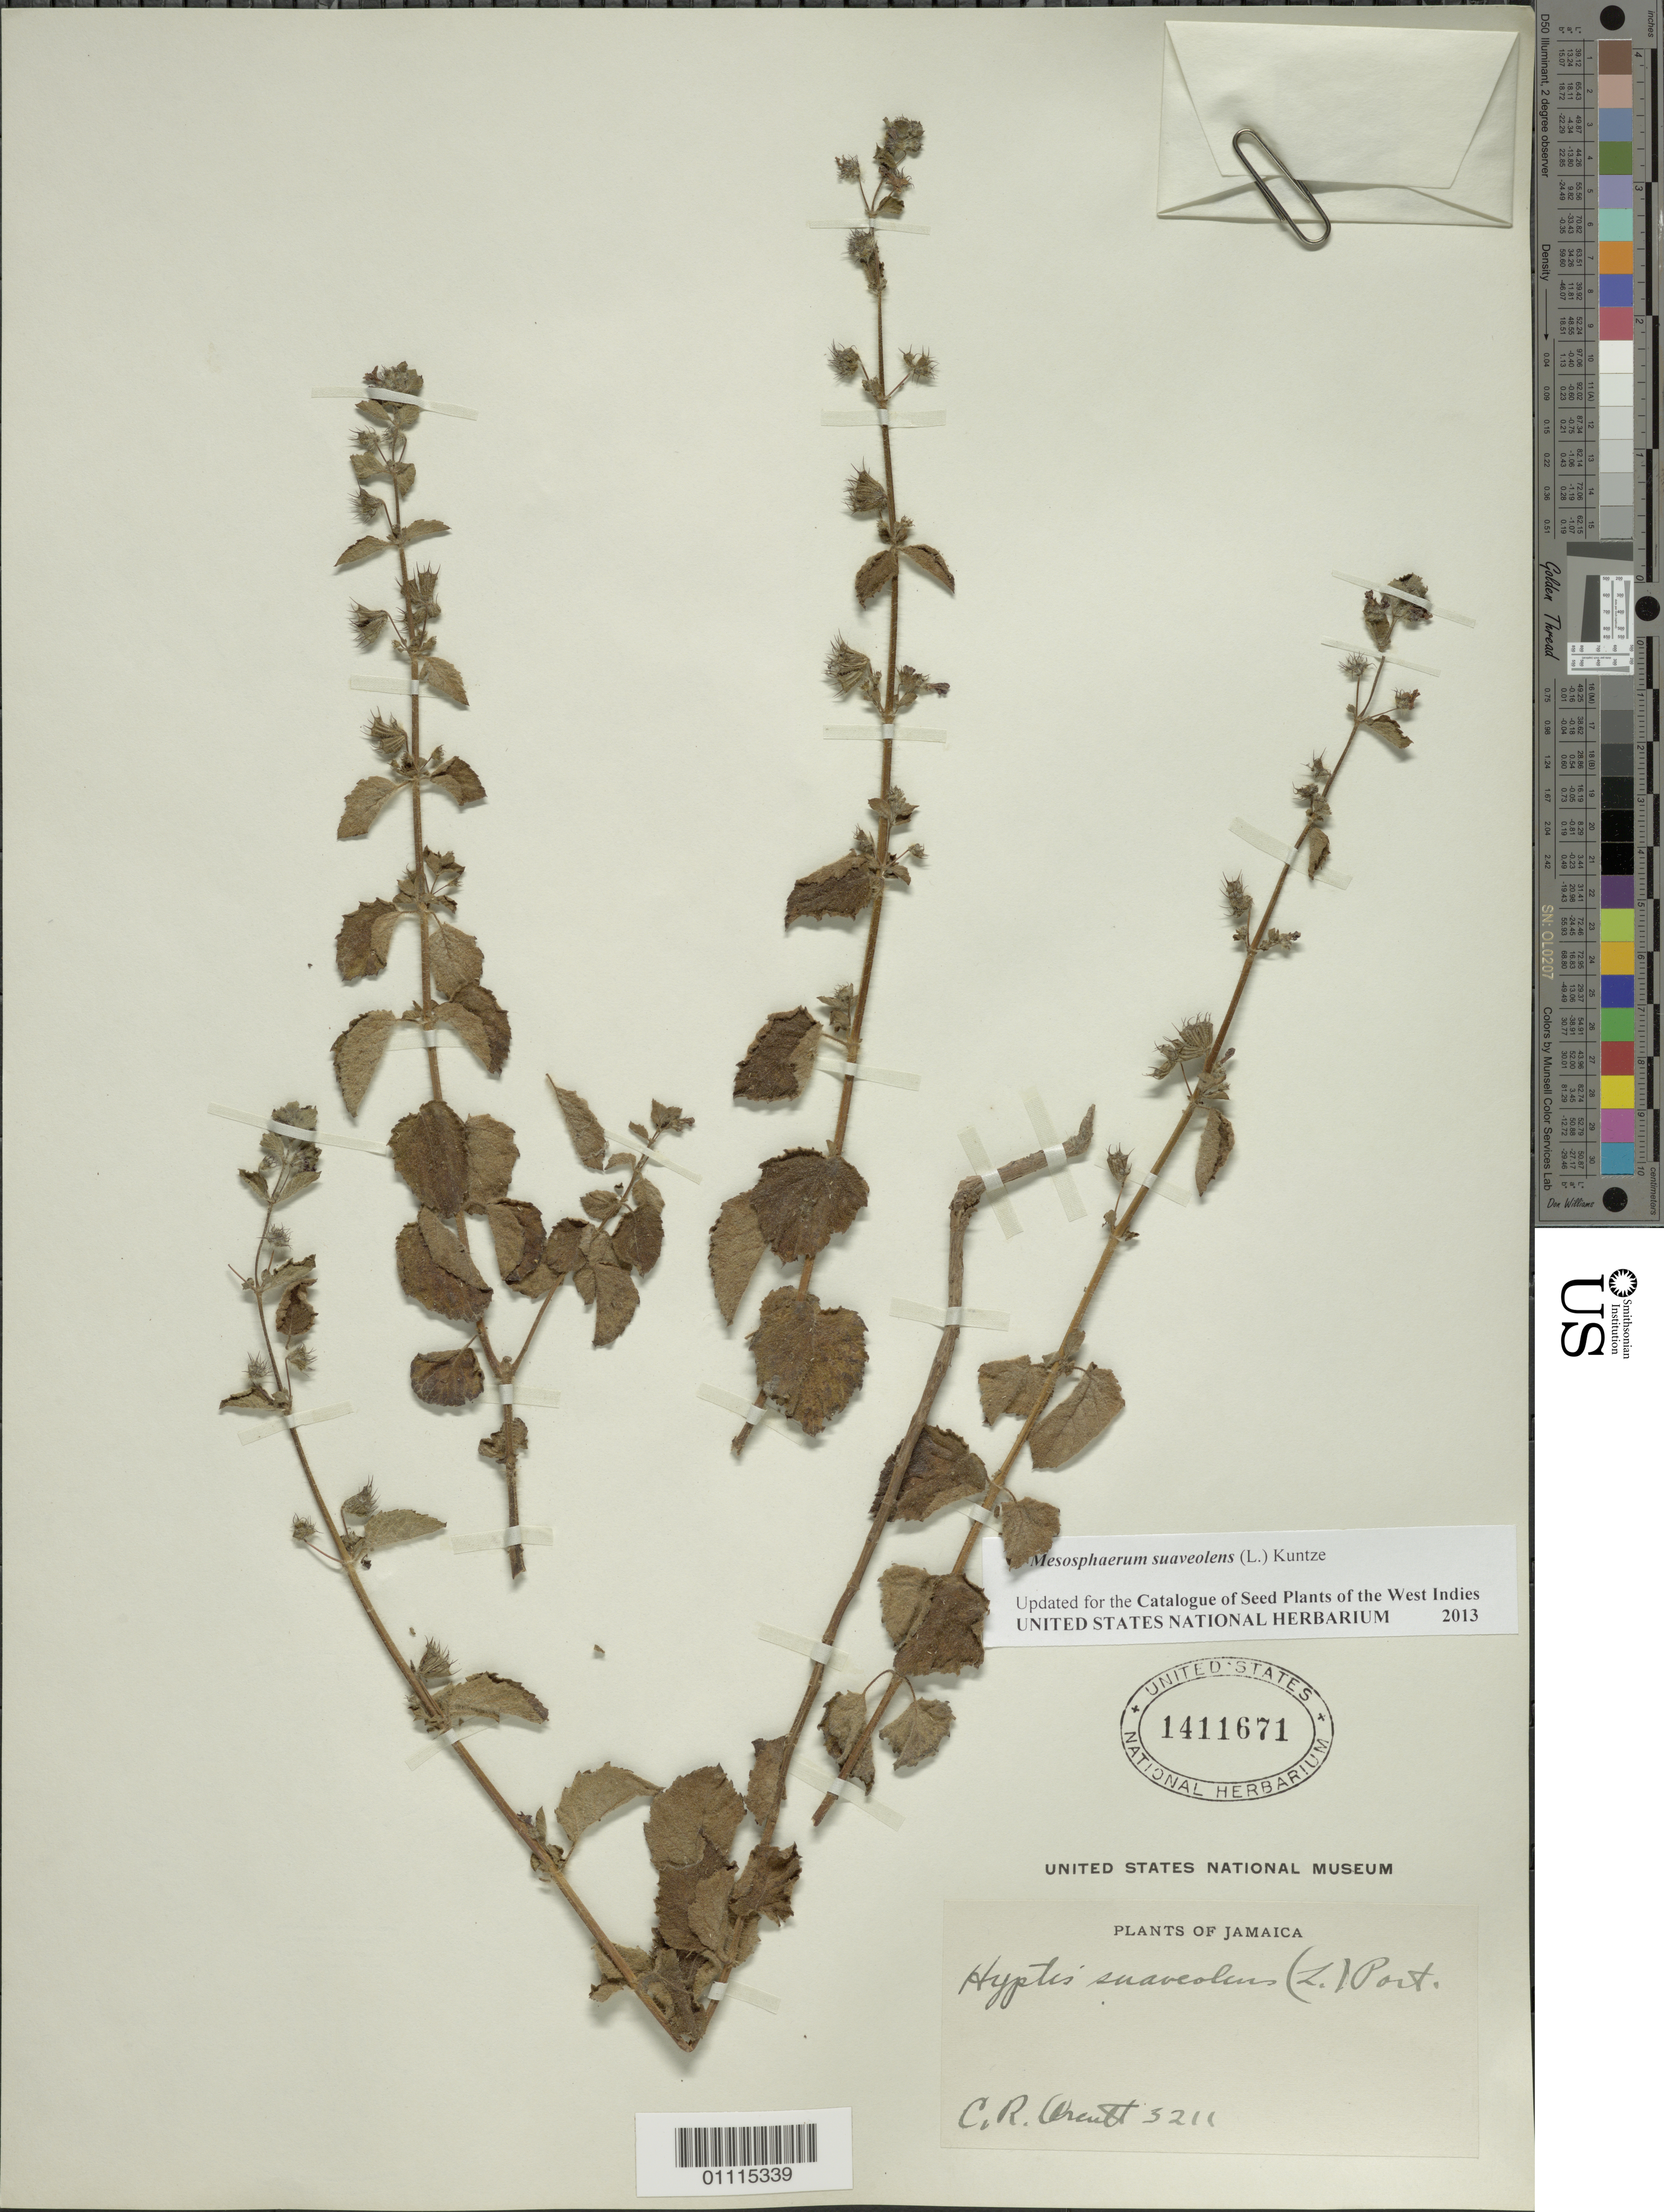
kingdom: Plantae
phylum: Tracheophyta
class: Magnoliopsida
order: Lamiales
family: Lamiaceae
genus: Mesosphaerum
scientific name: Mesosphaerum suaveolens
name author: (L.) Kuntze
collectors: C. R. Orcutt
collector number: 3211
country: Jamaica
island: Greater Antilles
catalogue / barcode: US 1411671